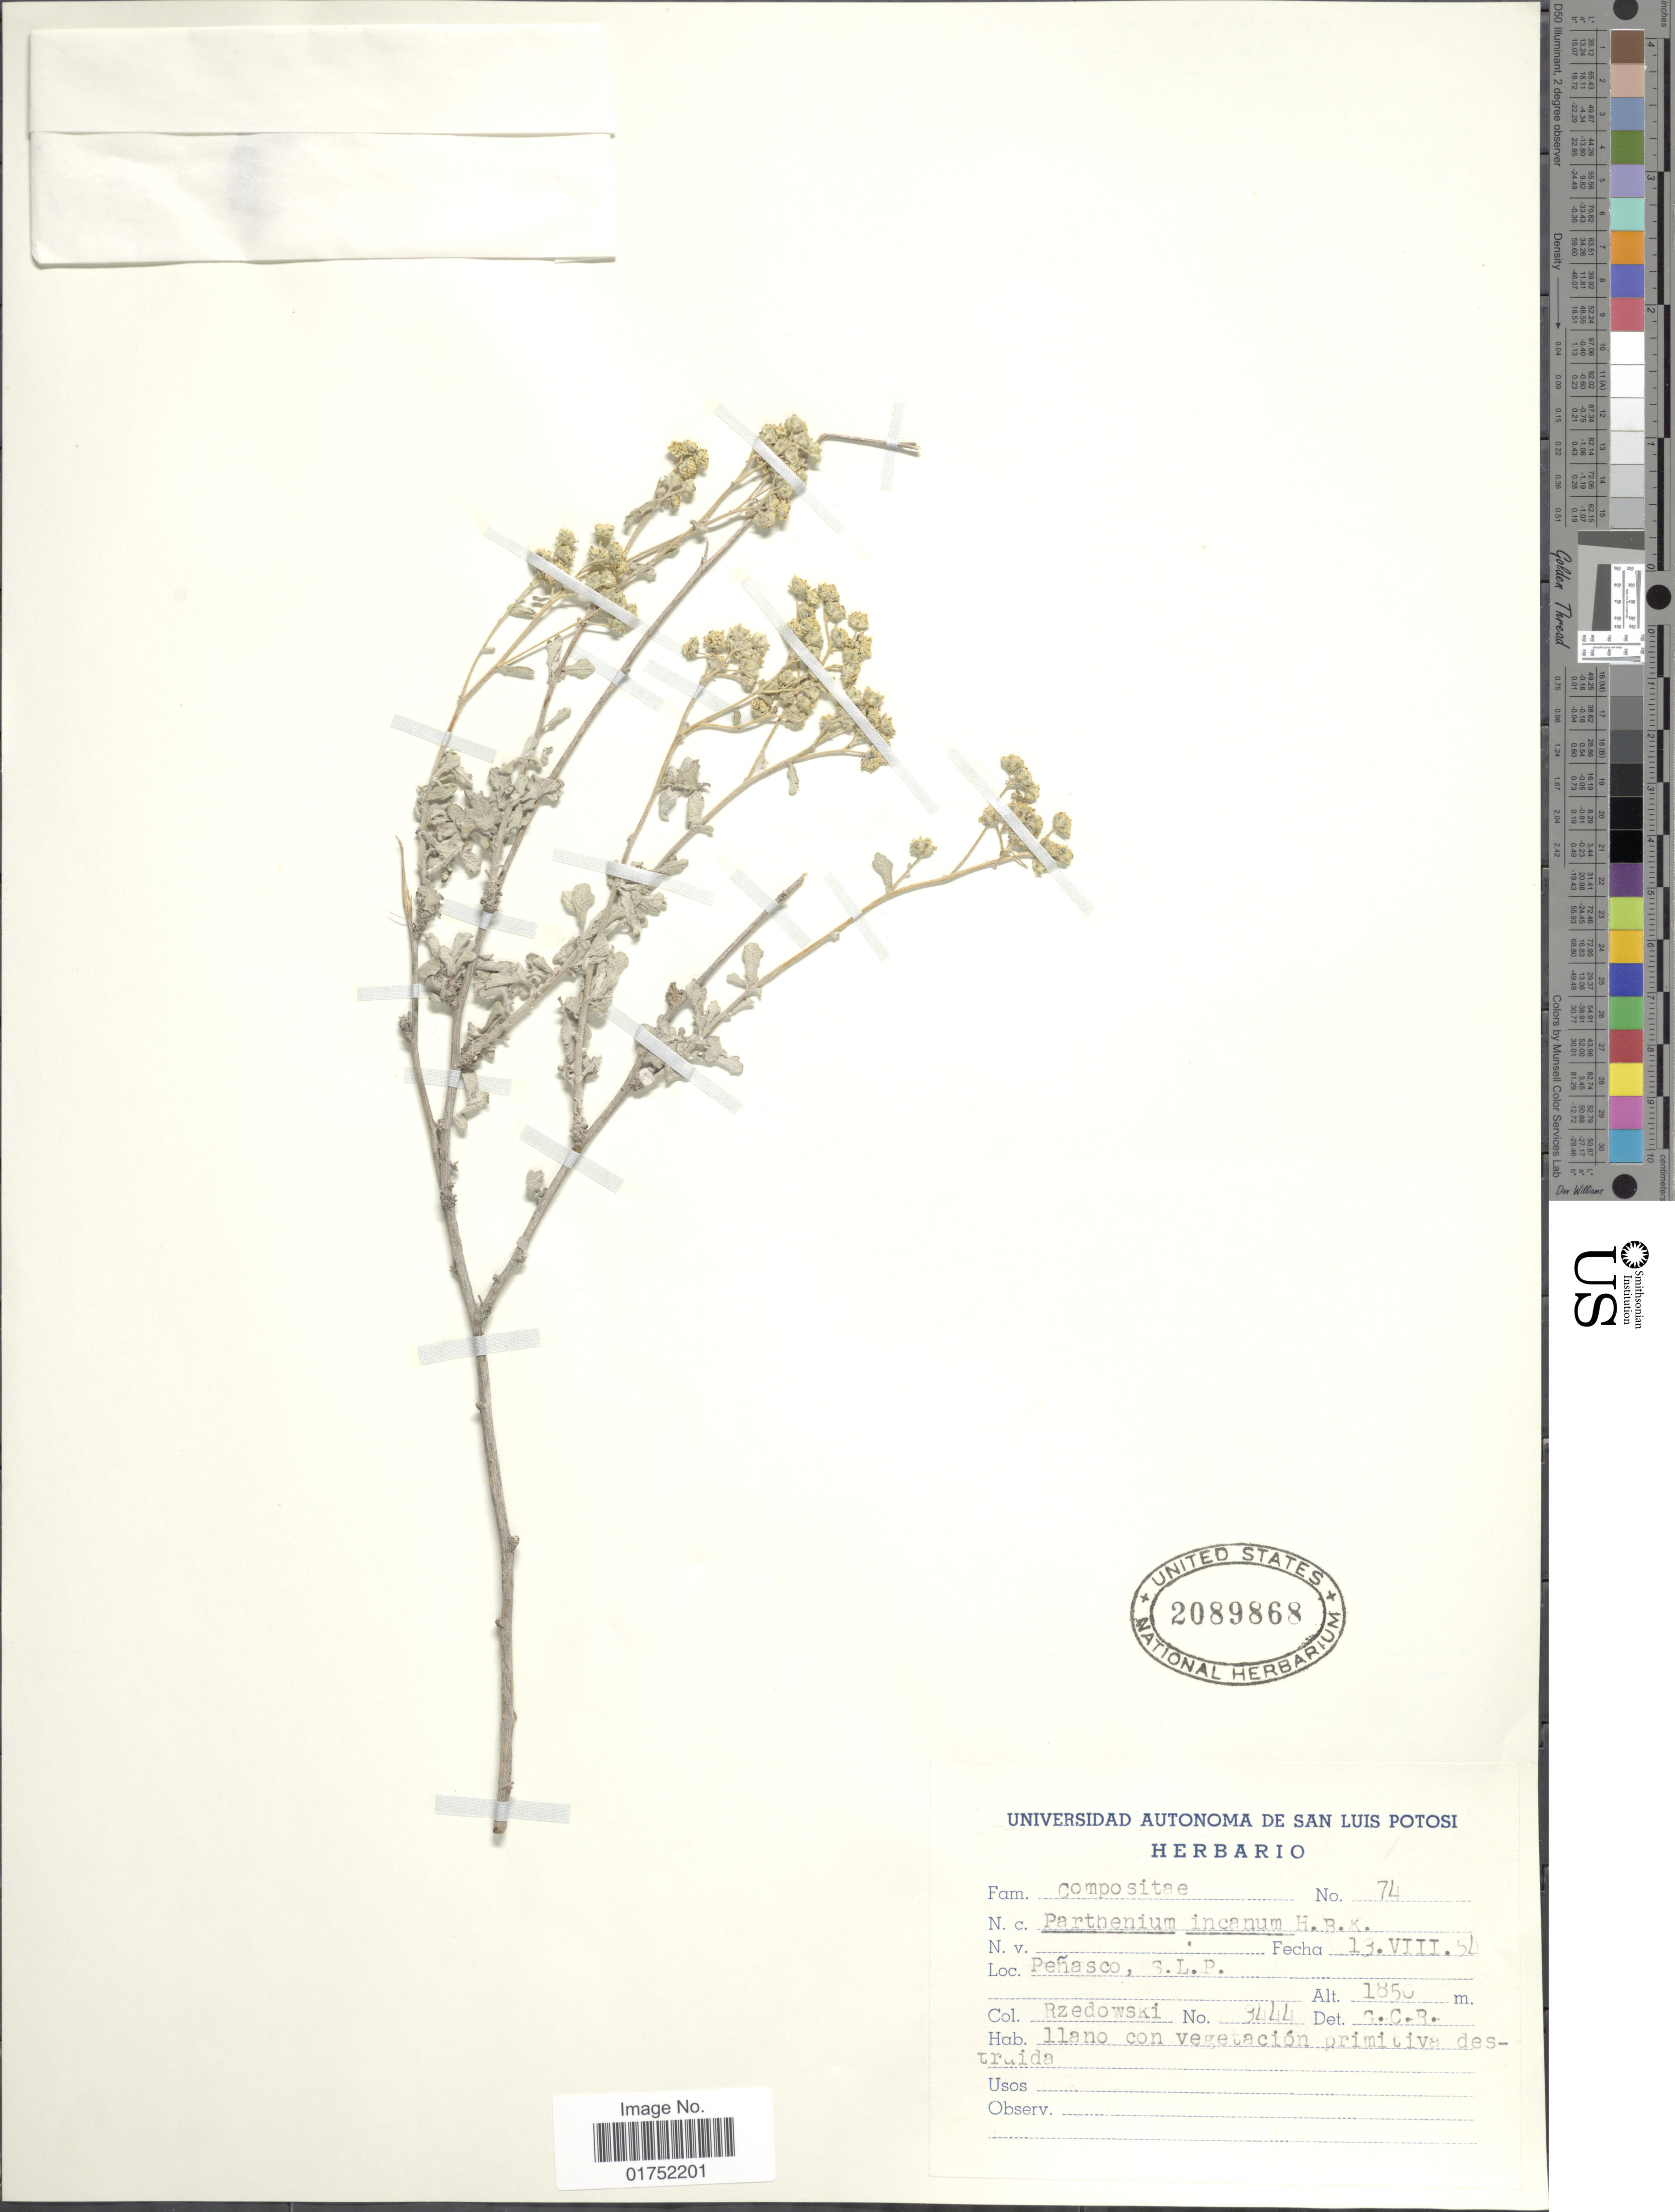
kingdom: Plantae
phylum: Tracheophyta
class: Magnoliopsida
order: Asterales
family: Asteraceae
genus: Parthenium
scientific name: Parthenium incanum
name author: Kunth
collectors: Rzedowski, --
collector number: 3444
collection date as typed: Transcribed d/m/y: 13/8/54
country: Mexico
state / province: San Luis Potosí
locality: Penasco, S. L. P.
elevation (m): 1850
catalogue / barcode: US 2089868